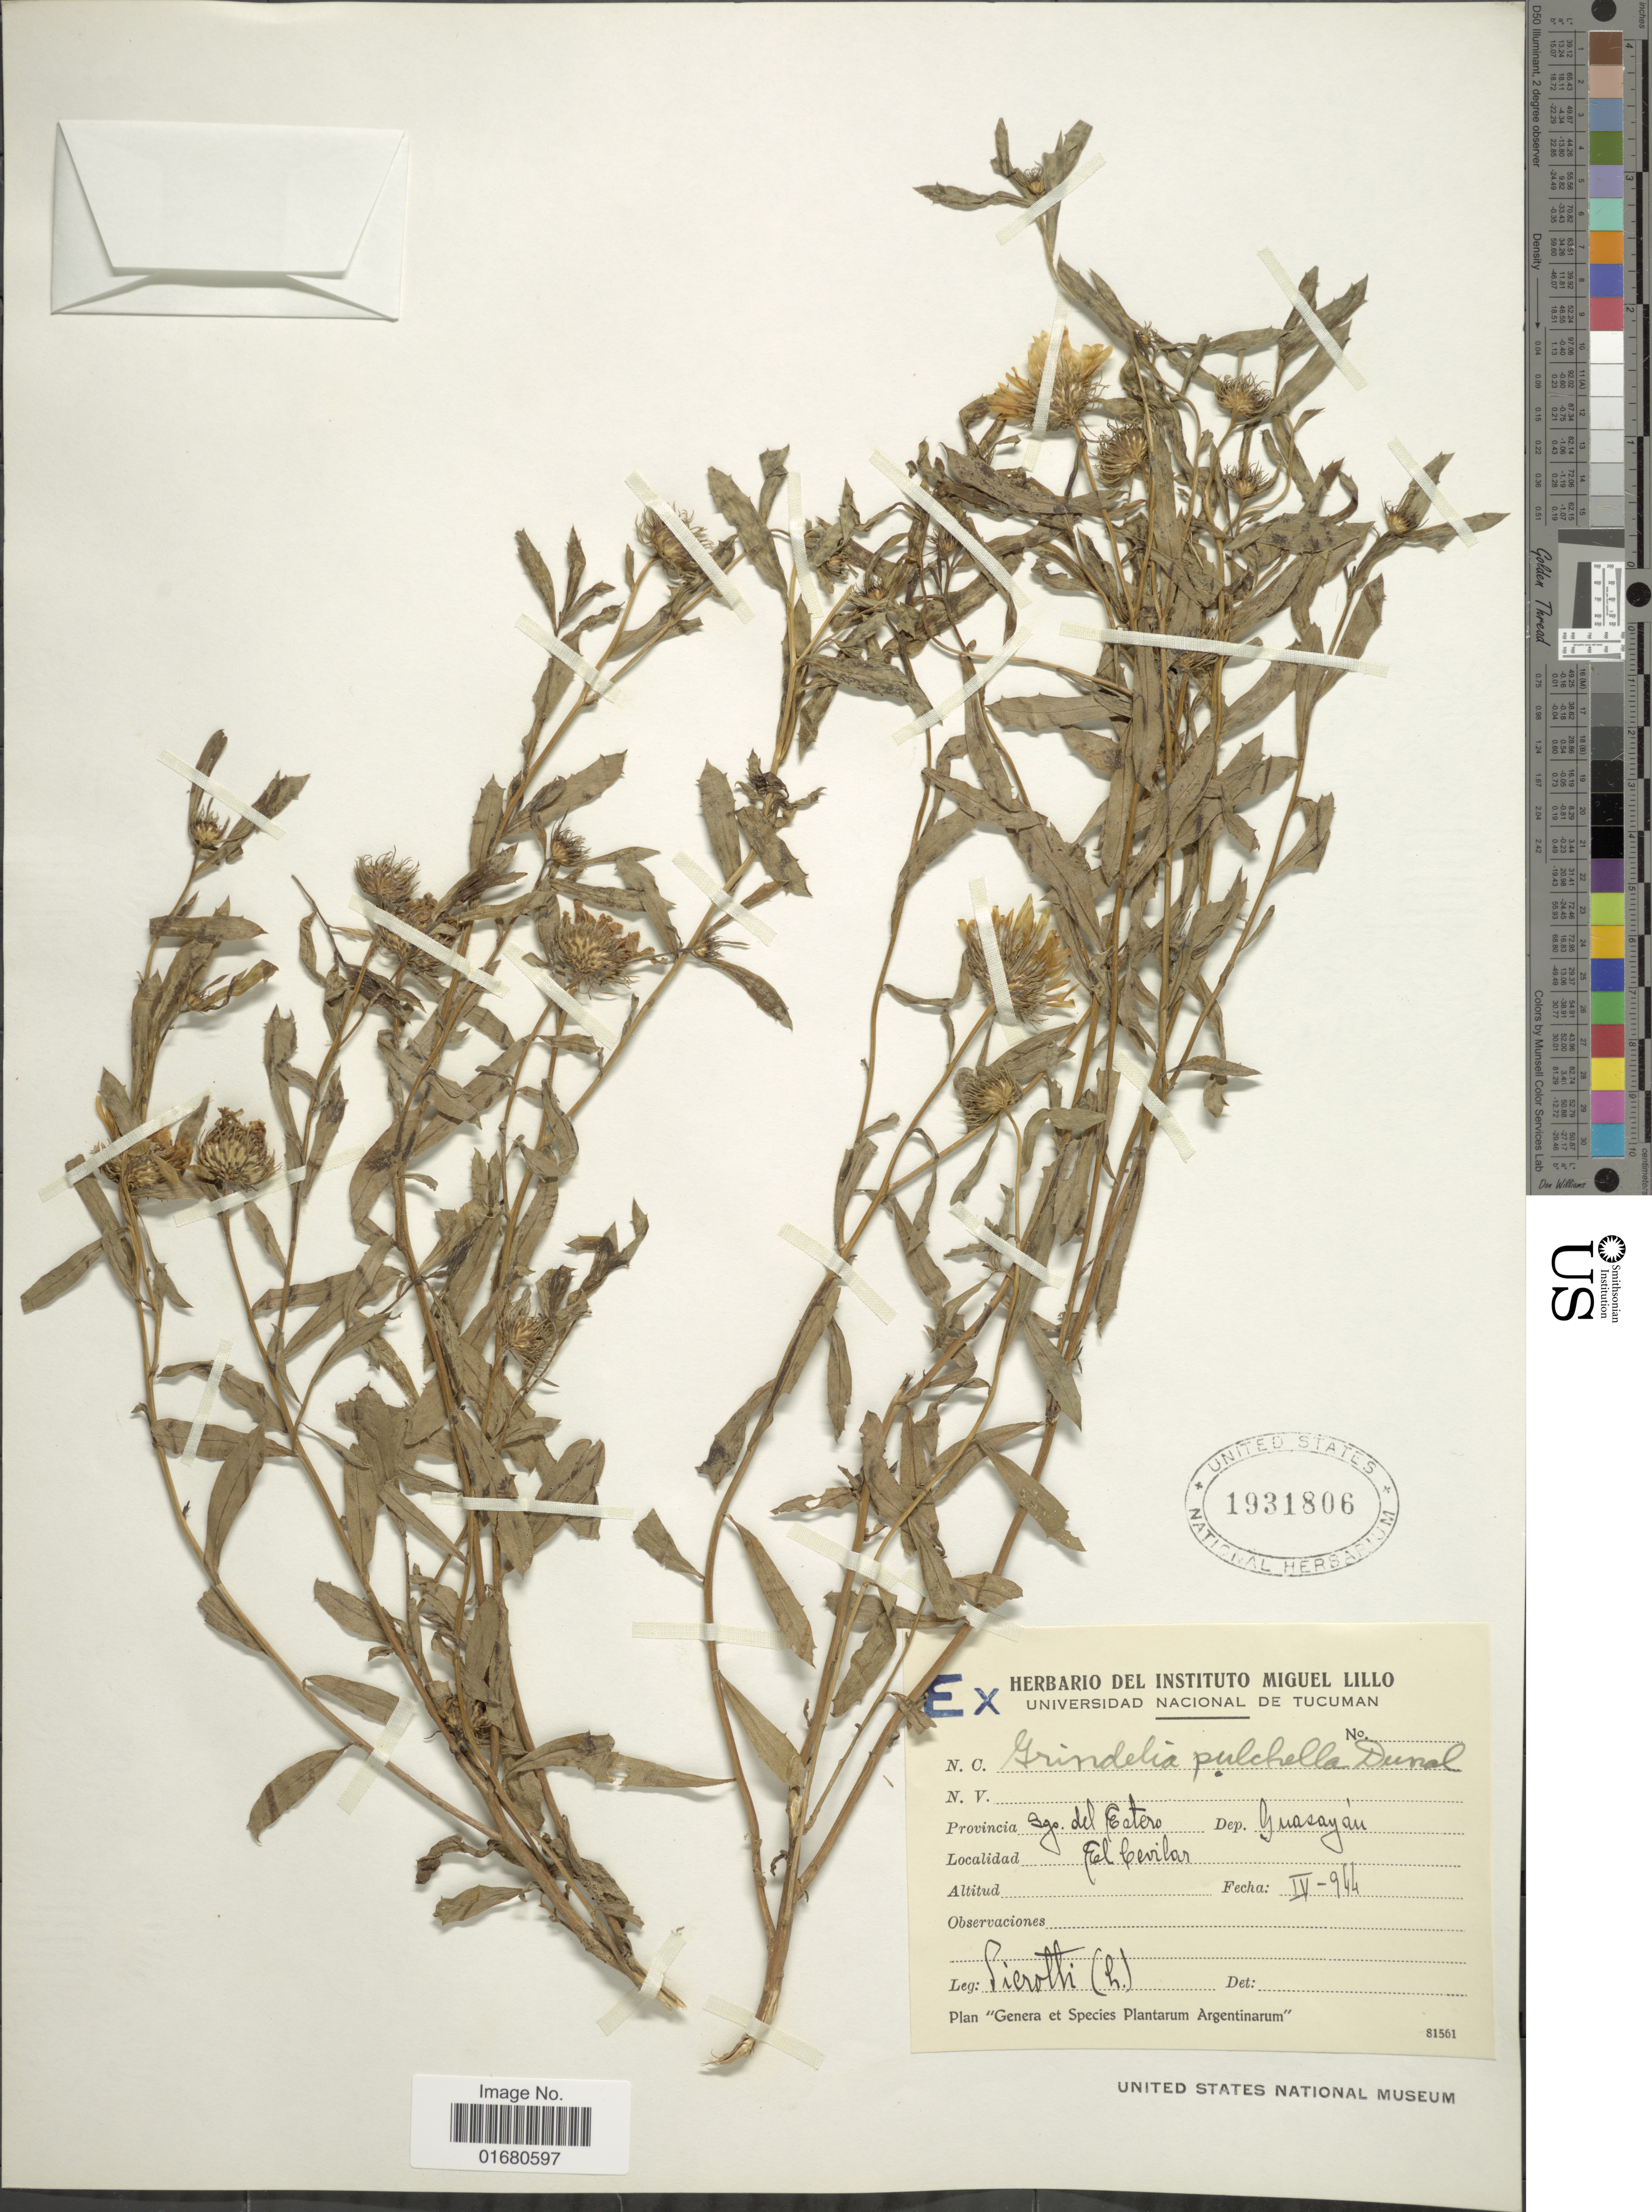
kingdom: Plantae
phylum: Tracheophyta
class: Magnoliopsida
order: Asterales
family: Asteraceae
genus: Grindelia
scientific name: Grindelia pulchella var. pulchella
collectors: S. A. Pierotti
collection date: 1944-04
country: Argentina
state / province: Santiago del Estero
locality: Sgo. del Estero, Dept. Guasayau, El Cevilar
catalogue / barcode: US 1931806